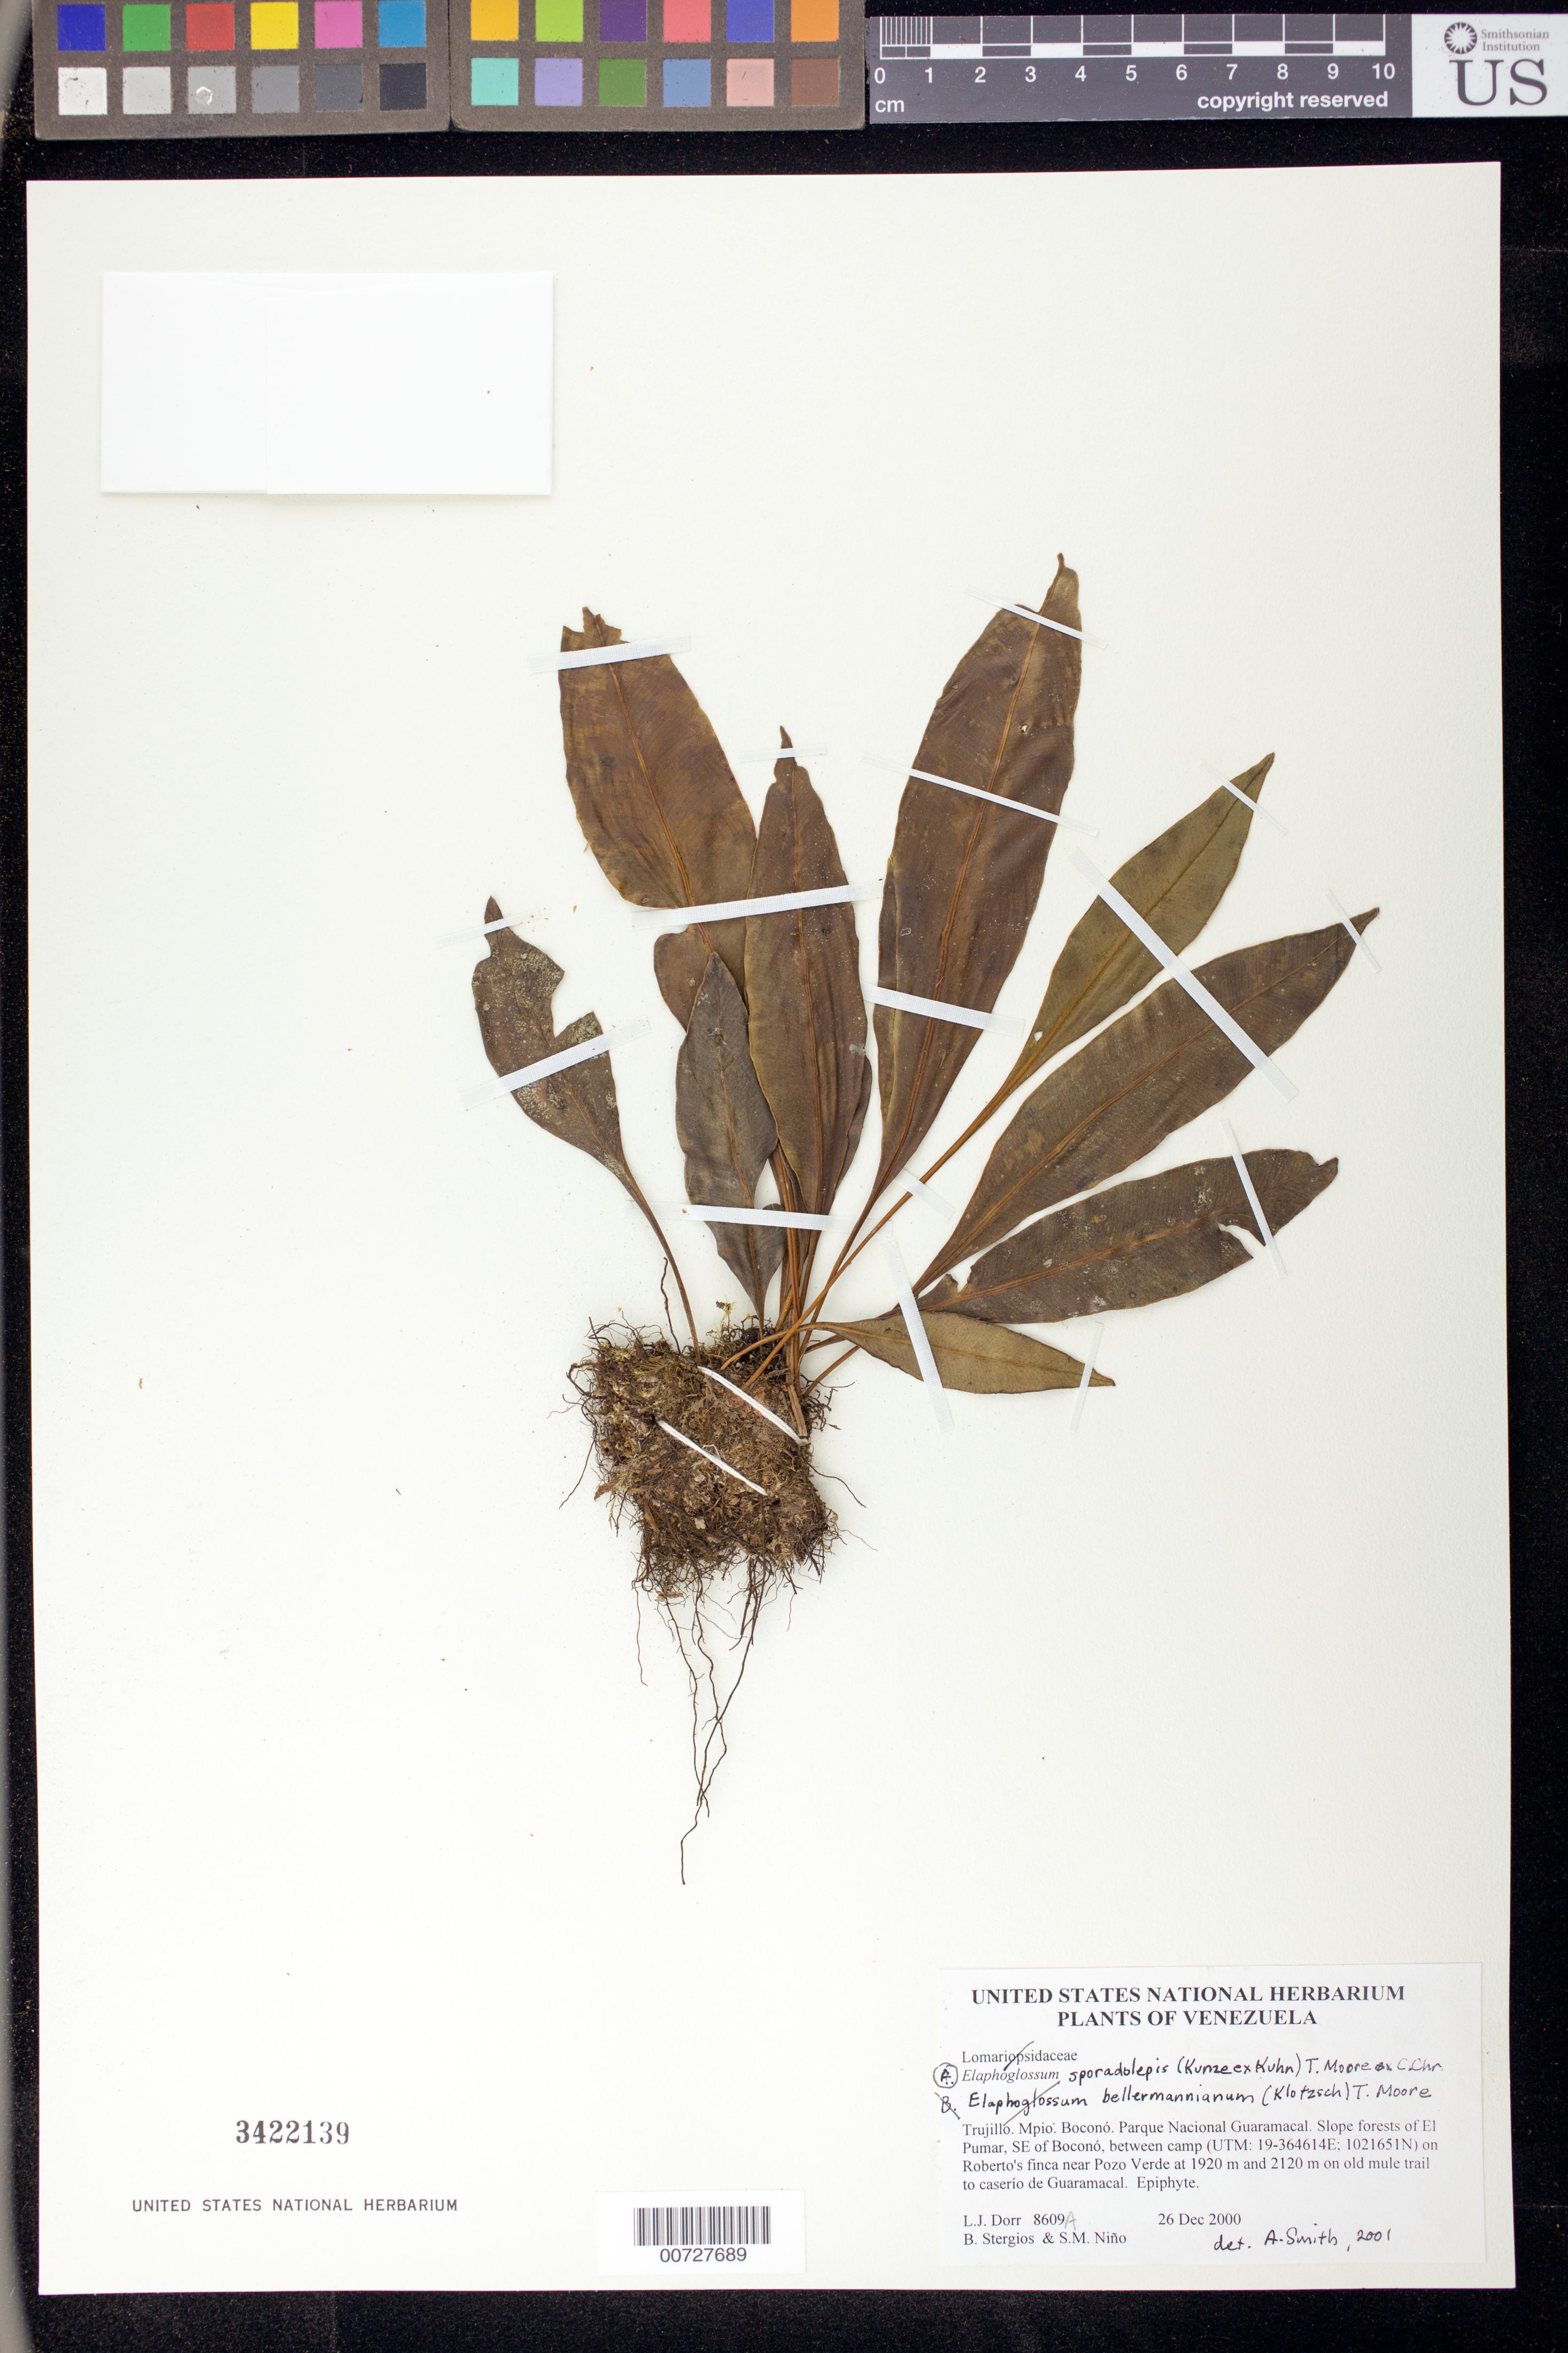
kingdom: Plantae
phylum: Tracheophyta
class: Polypodiopsida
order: Polypodiales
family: Dryopteridaceae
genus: Elaphoglossum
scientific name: Elaphoglossum sporadolepis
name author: (Kunze ex Kuhn) T. Moore ex C. Chr.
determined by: Smith, Alan R., (UC)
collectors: L. J. Dorr, B. G. Stergios & S. M. Niño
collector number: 8609A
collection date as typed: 26 Dec 2000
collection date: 2000-12-26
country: Venezuela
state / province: Trujillo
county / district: Boconó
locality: Parque Nacional Guaramacal. El Pumar, SE of Boconó, between camp on Roberto's finca near Pozo Verde at 1920 m and 2120 m on old mule trail to caserío de Guaramacal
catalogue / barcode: US 3422139